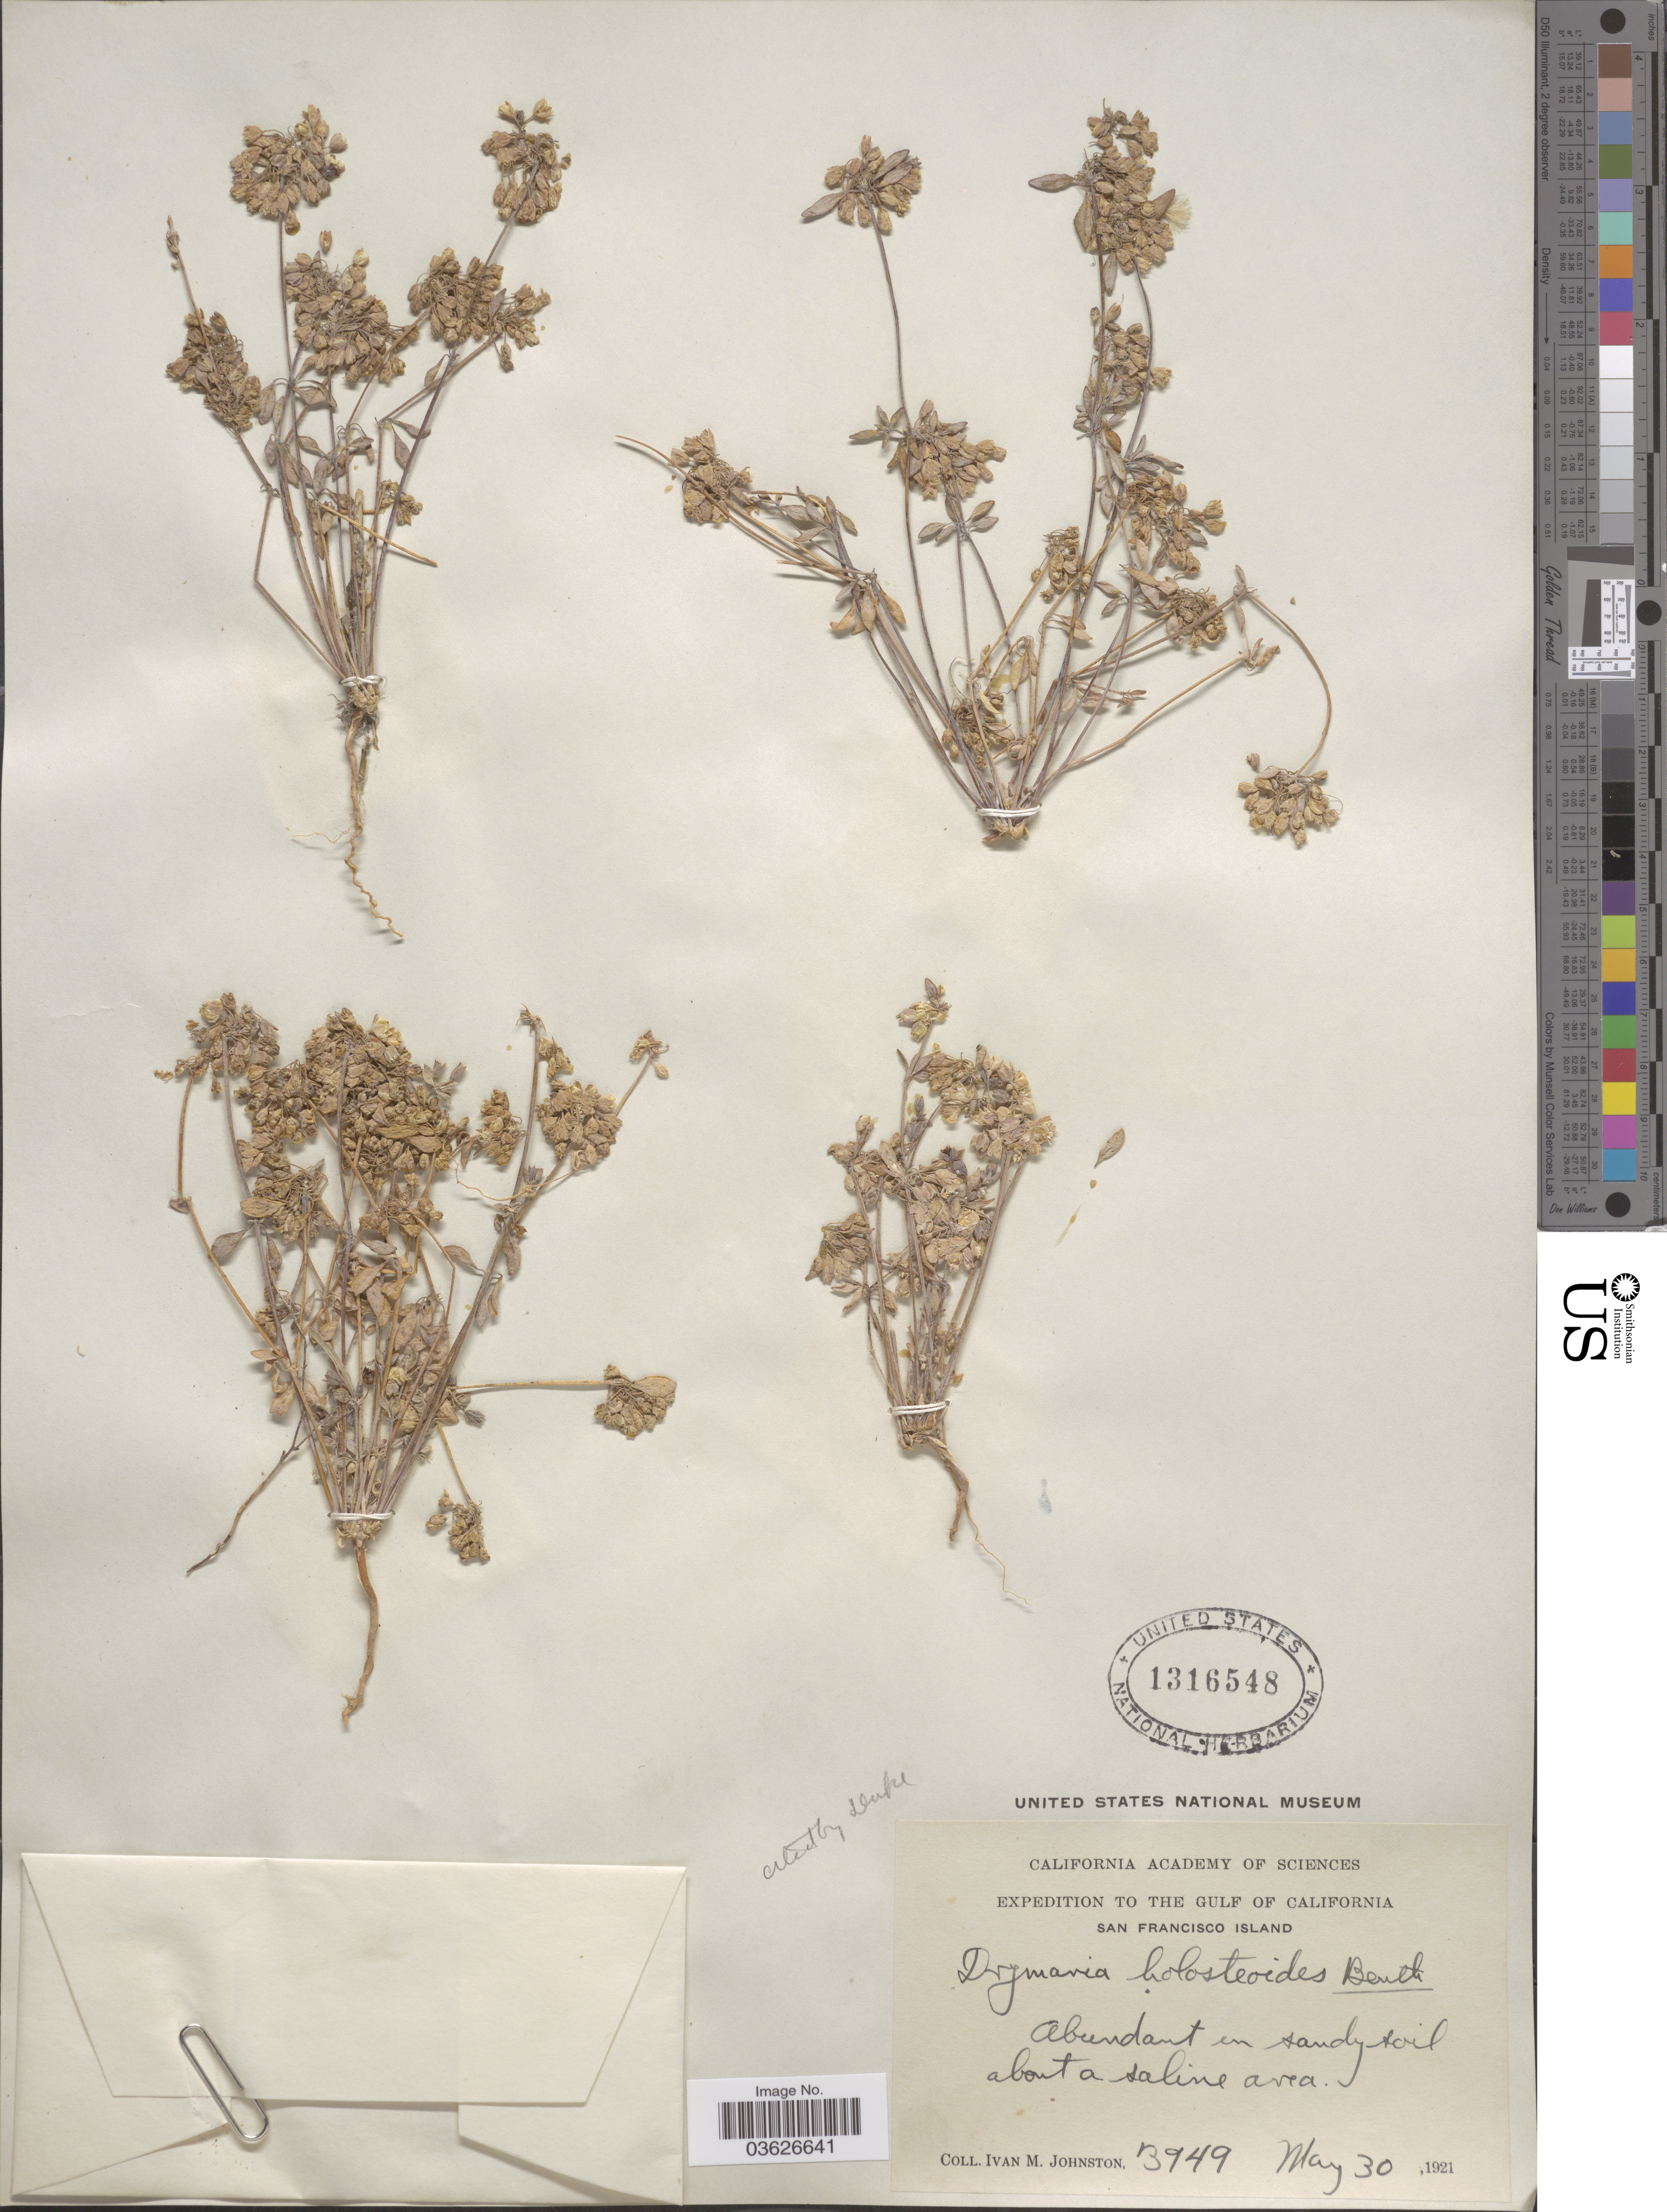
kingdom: Plantae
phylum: Tracheophyta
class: Magnoliopsida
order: Caryophyllales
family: Caryophyllaceae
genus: Drymaria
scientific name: Drymaria holosteoides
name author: Benth.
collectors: I.M. Johnston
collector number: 3949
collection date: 1921-05-30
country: Mexico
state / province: Baja California Sur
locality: The Gulf of California. San Francisco Island. About a saline area.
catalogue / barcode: US 1316548